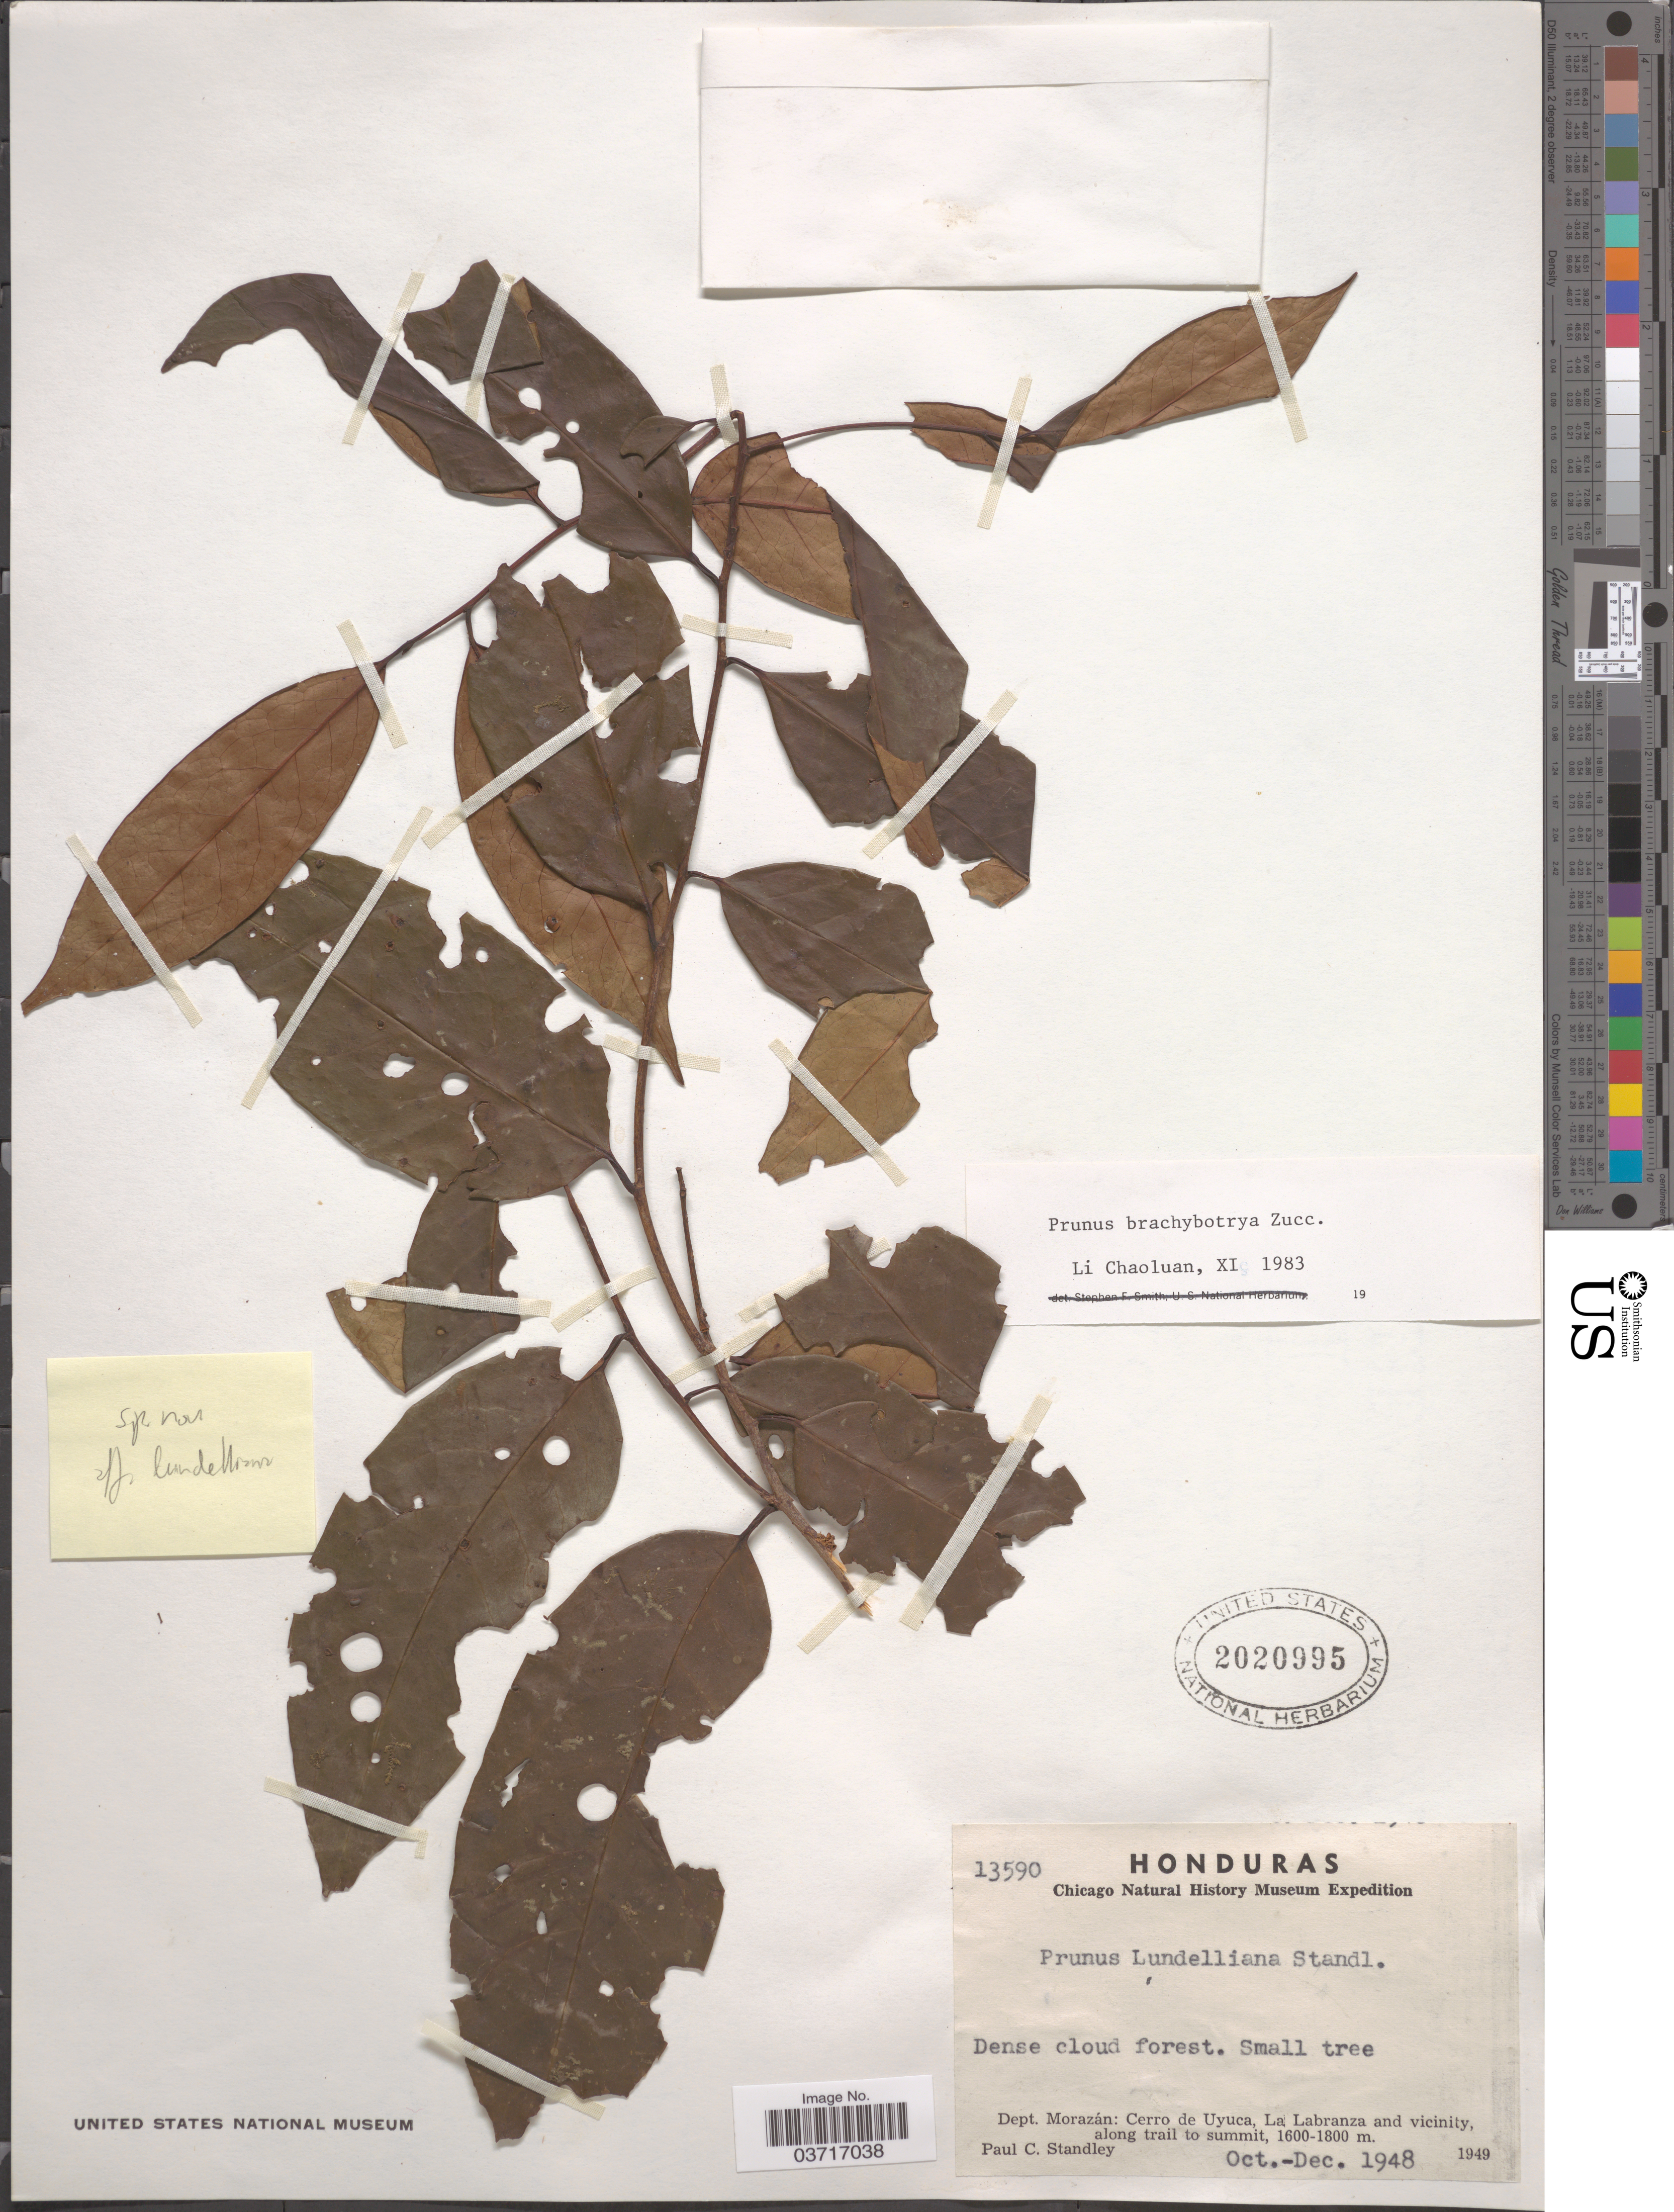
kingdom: Plantae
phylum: Tracheophyta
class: Magnoliopsida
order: Rosales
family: Rosaceae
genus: Prunus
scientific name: Prunus sp.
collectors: P. C. Standley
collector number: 13590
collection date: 1948-10/1948-12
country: Honduras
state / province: Fco. Morazán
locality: Dept. Morazán: Cerro de Uyuca, La Labranza and vicinity, along trail to summit.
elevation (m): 1600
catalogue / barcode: US 2020995